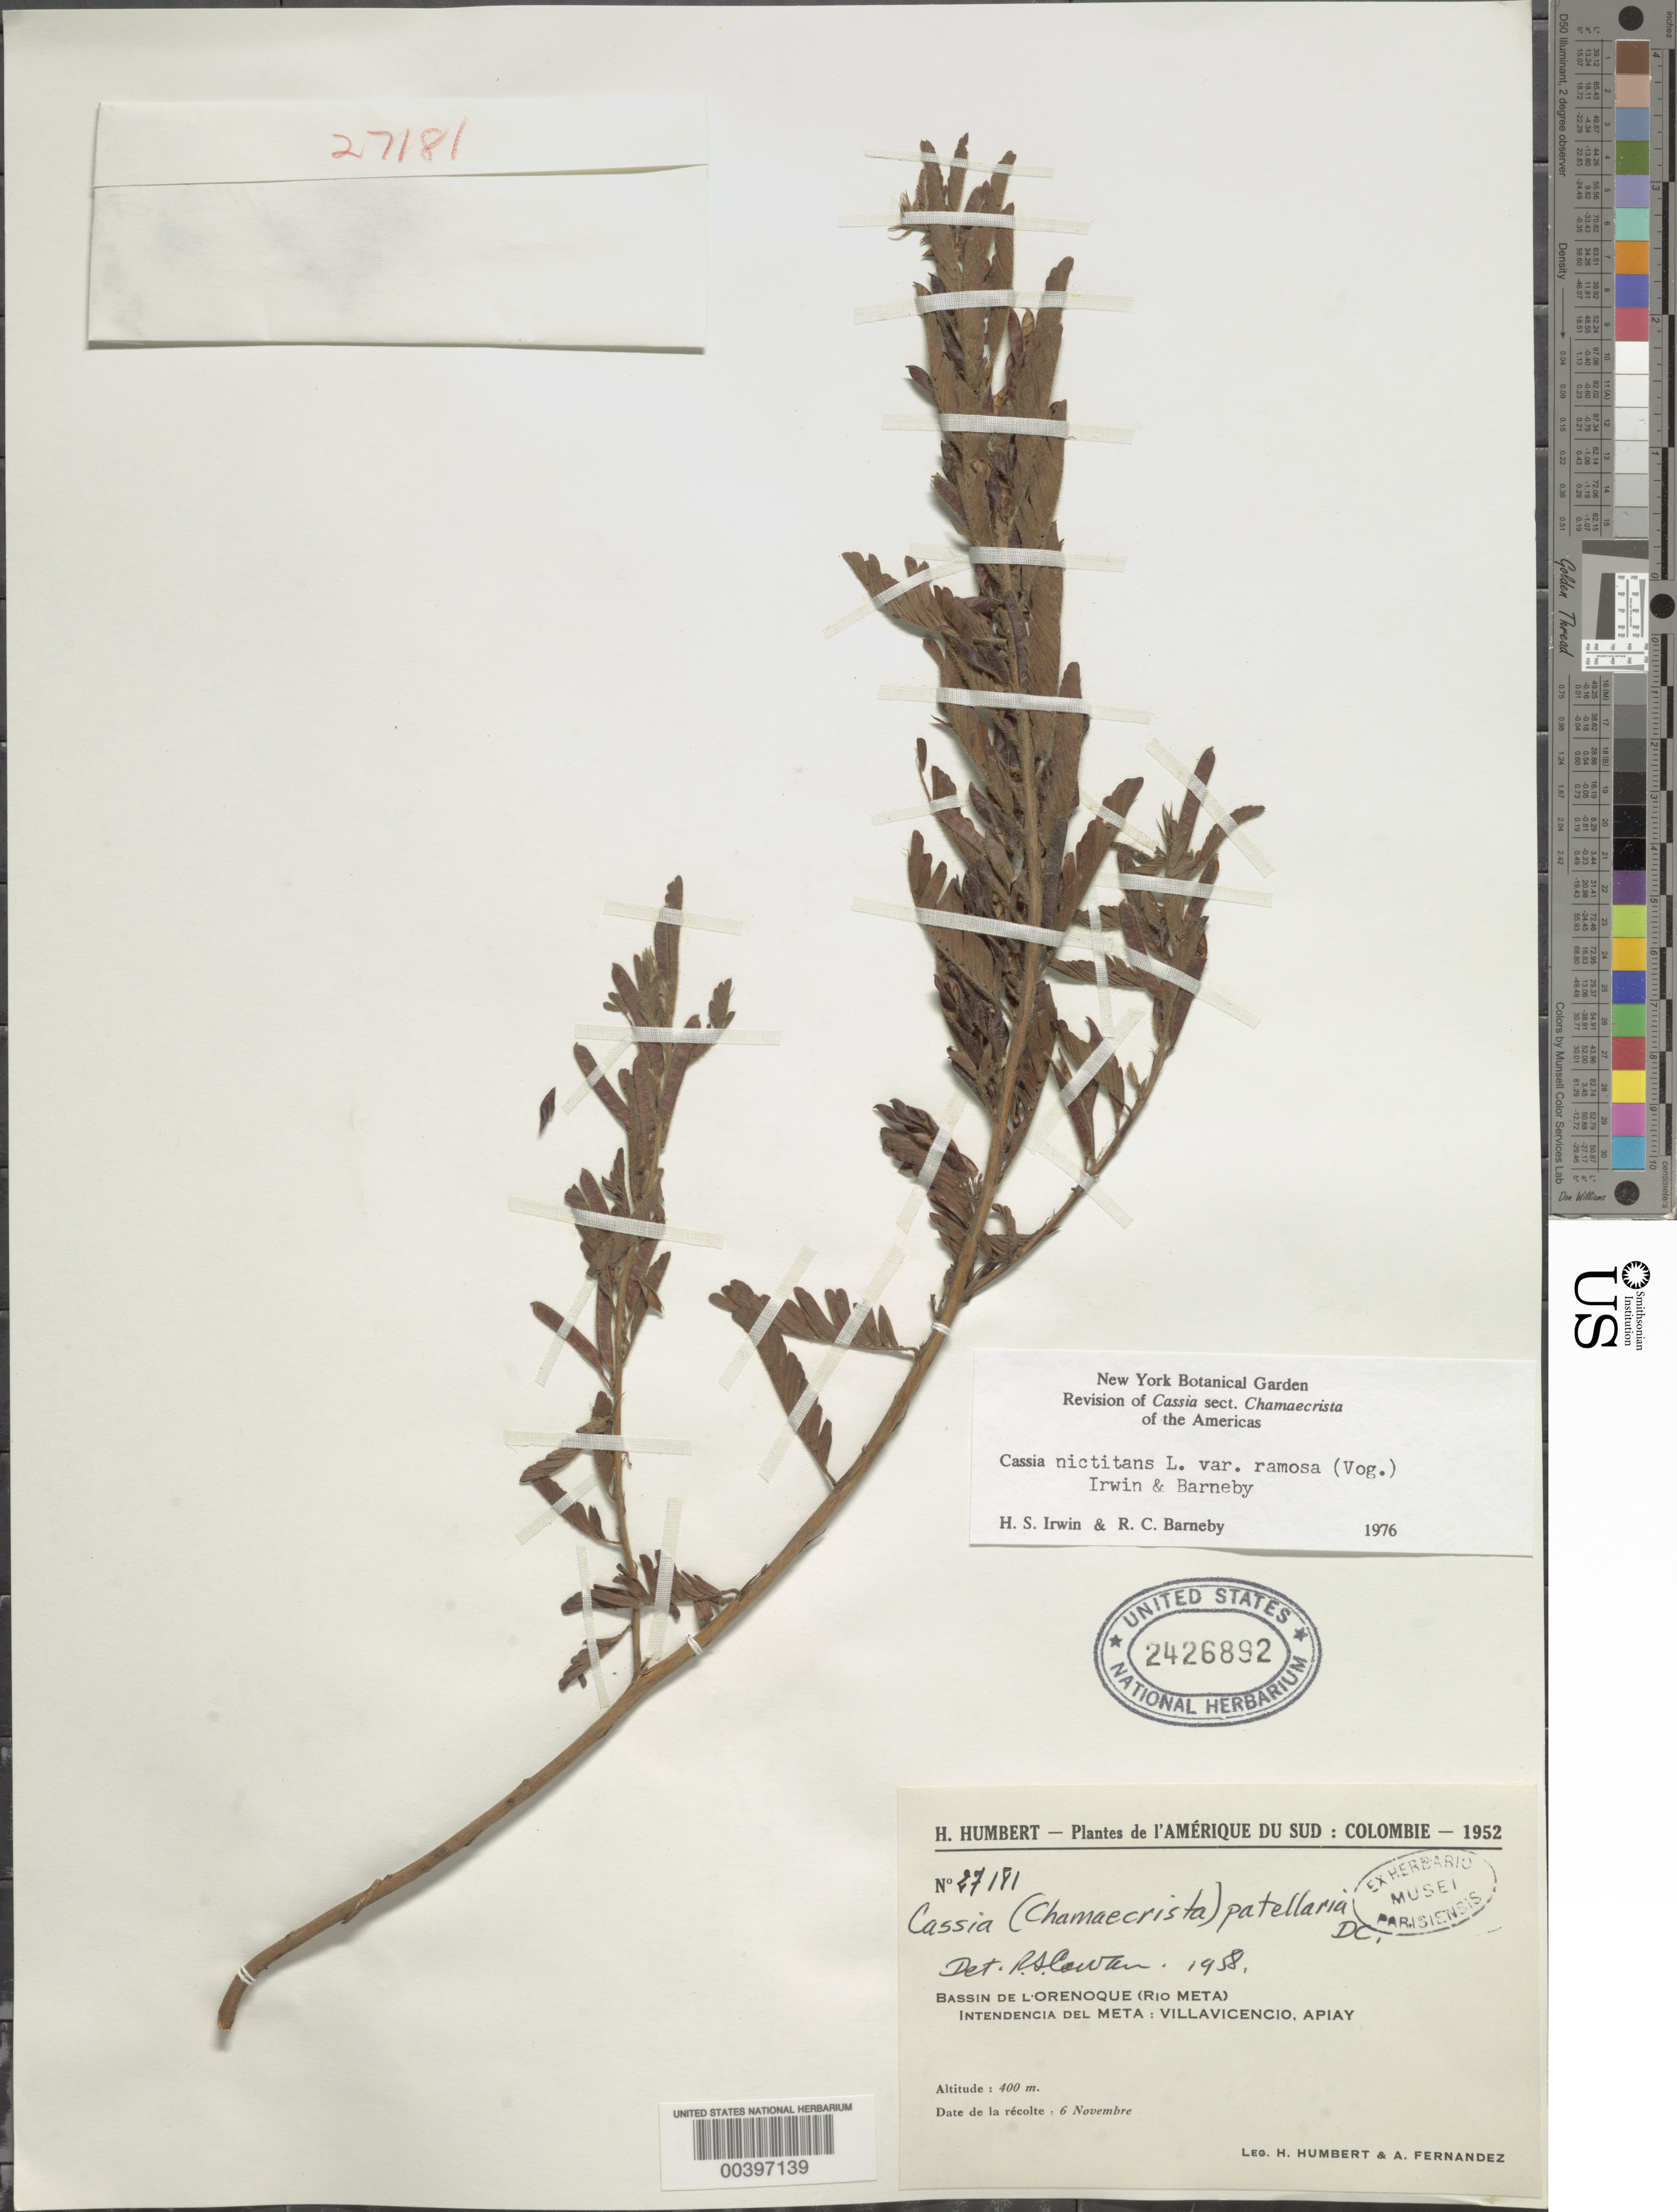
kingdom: Plantae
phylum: Tracheophyta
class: Magnoliopsida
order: Fabales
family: Fabaceae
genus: Chamaecrista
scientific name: Chamaecrista nictitans var. ramosa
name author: (Vogel) H.S. Irwin & Barneby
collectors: H. Humbert & Á. Fernández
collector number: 27181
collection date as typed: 06 Nov 1952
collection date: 1952-11-06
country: Colombia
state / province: Meta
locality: Bassin de l'Orenoque (Rio Meta); Villa Vicencia, Apiay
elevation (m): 400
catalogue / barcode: US 2426892